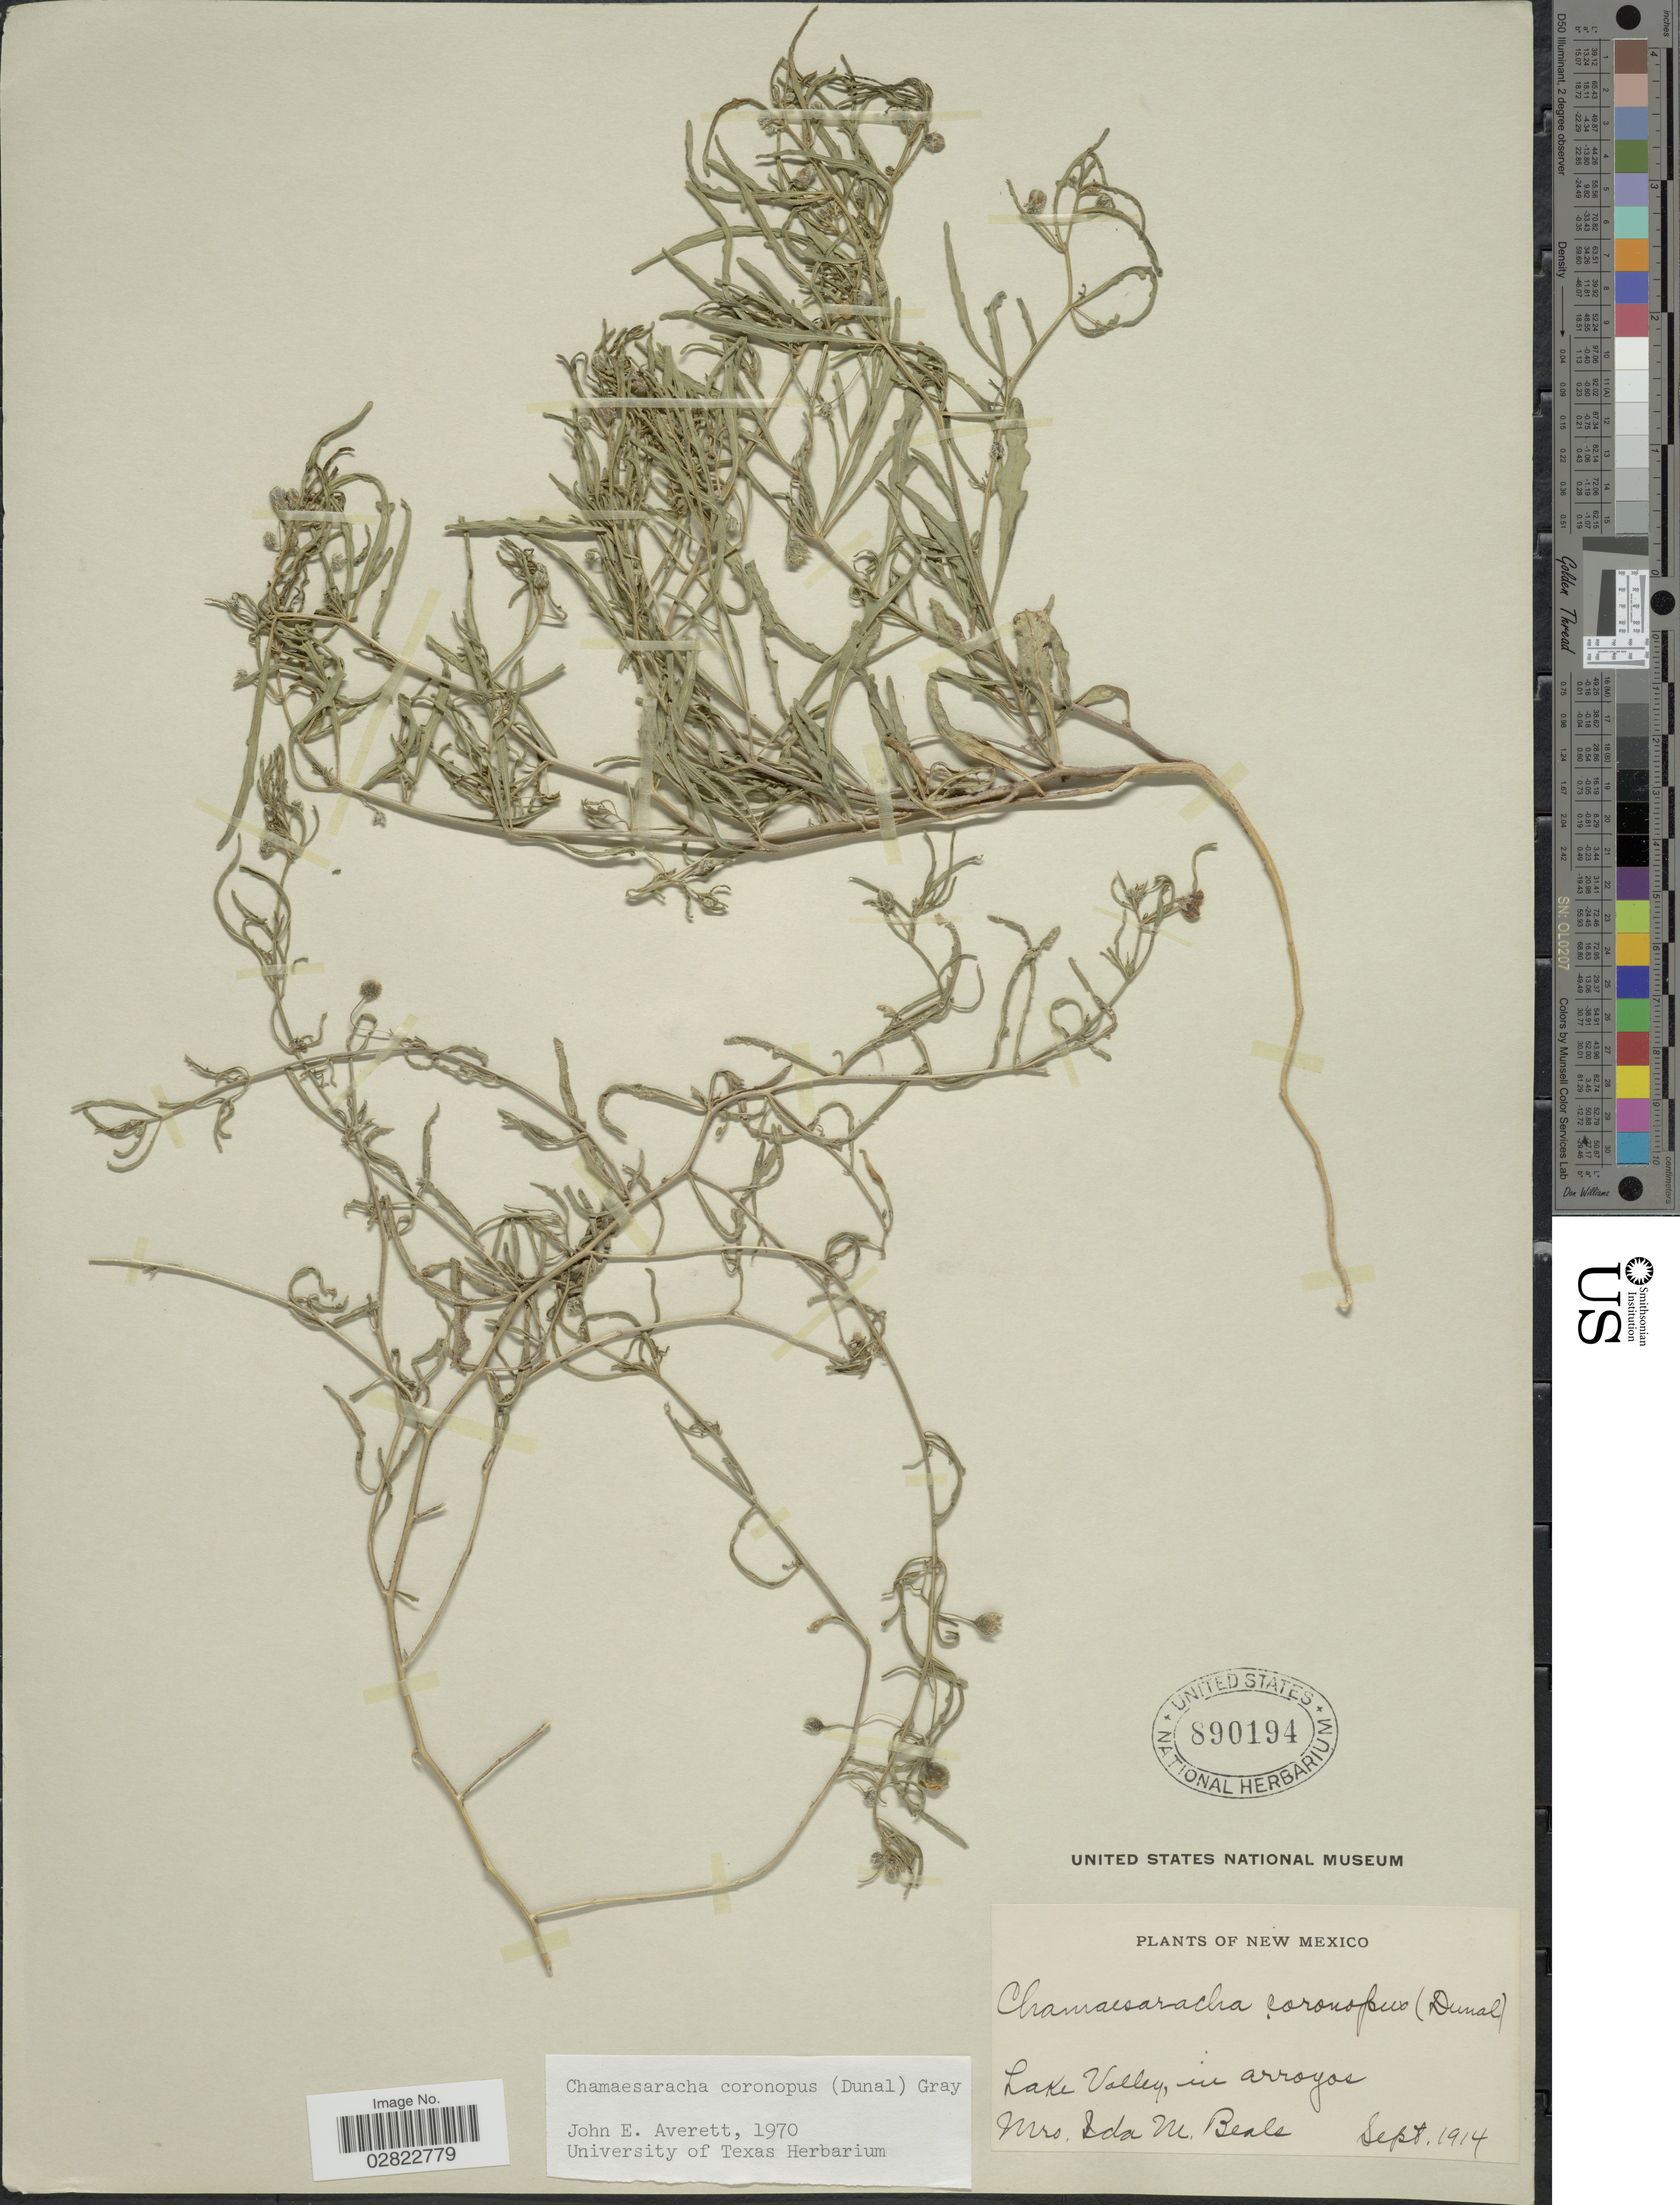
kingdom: Plantae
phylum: Tracheophyta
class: Magnoliopsida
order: Solanales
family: Solanaceae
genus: Chamaesaracha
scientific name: Chamaesaracha coronopus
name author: (Dunal) A. Gray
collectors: I. M. Beals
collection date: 1914-09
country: United States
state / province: New Mexico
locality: Lake Valley, in arroyos.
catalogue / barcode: US 890194